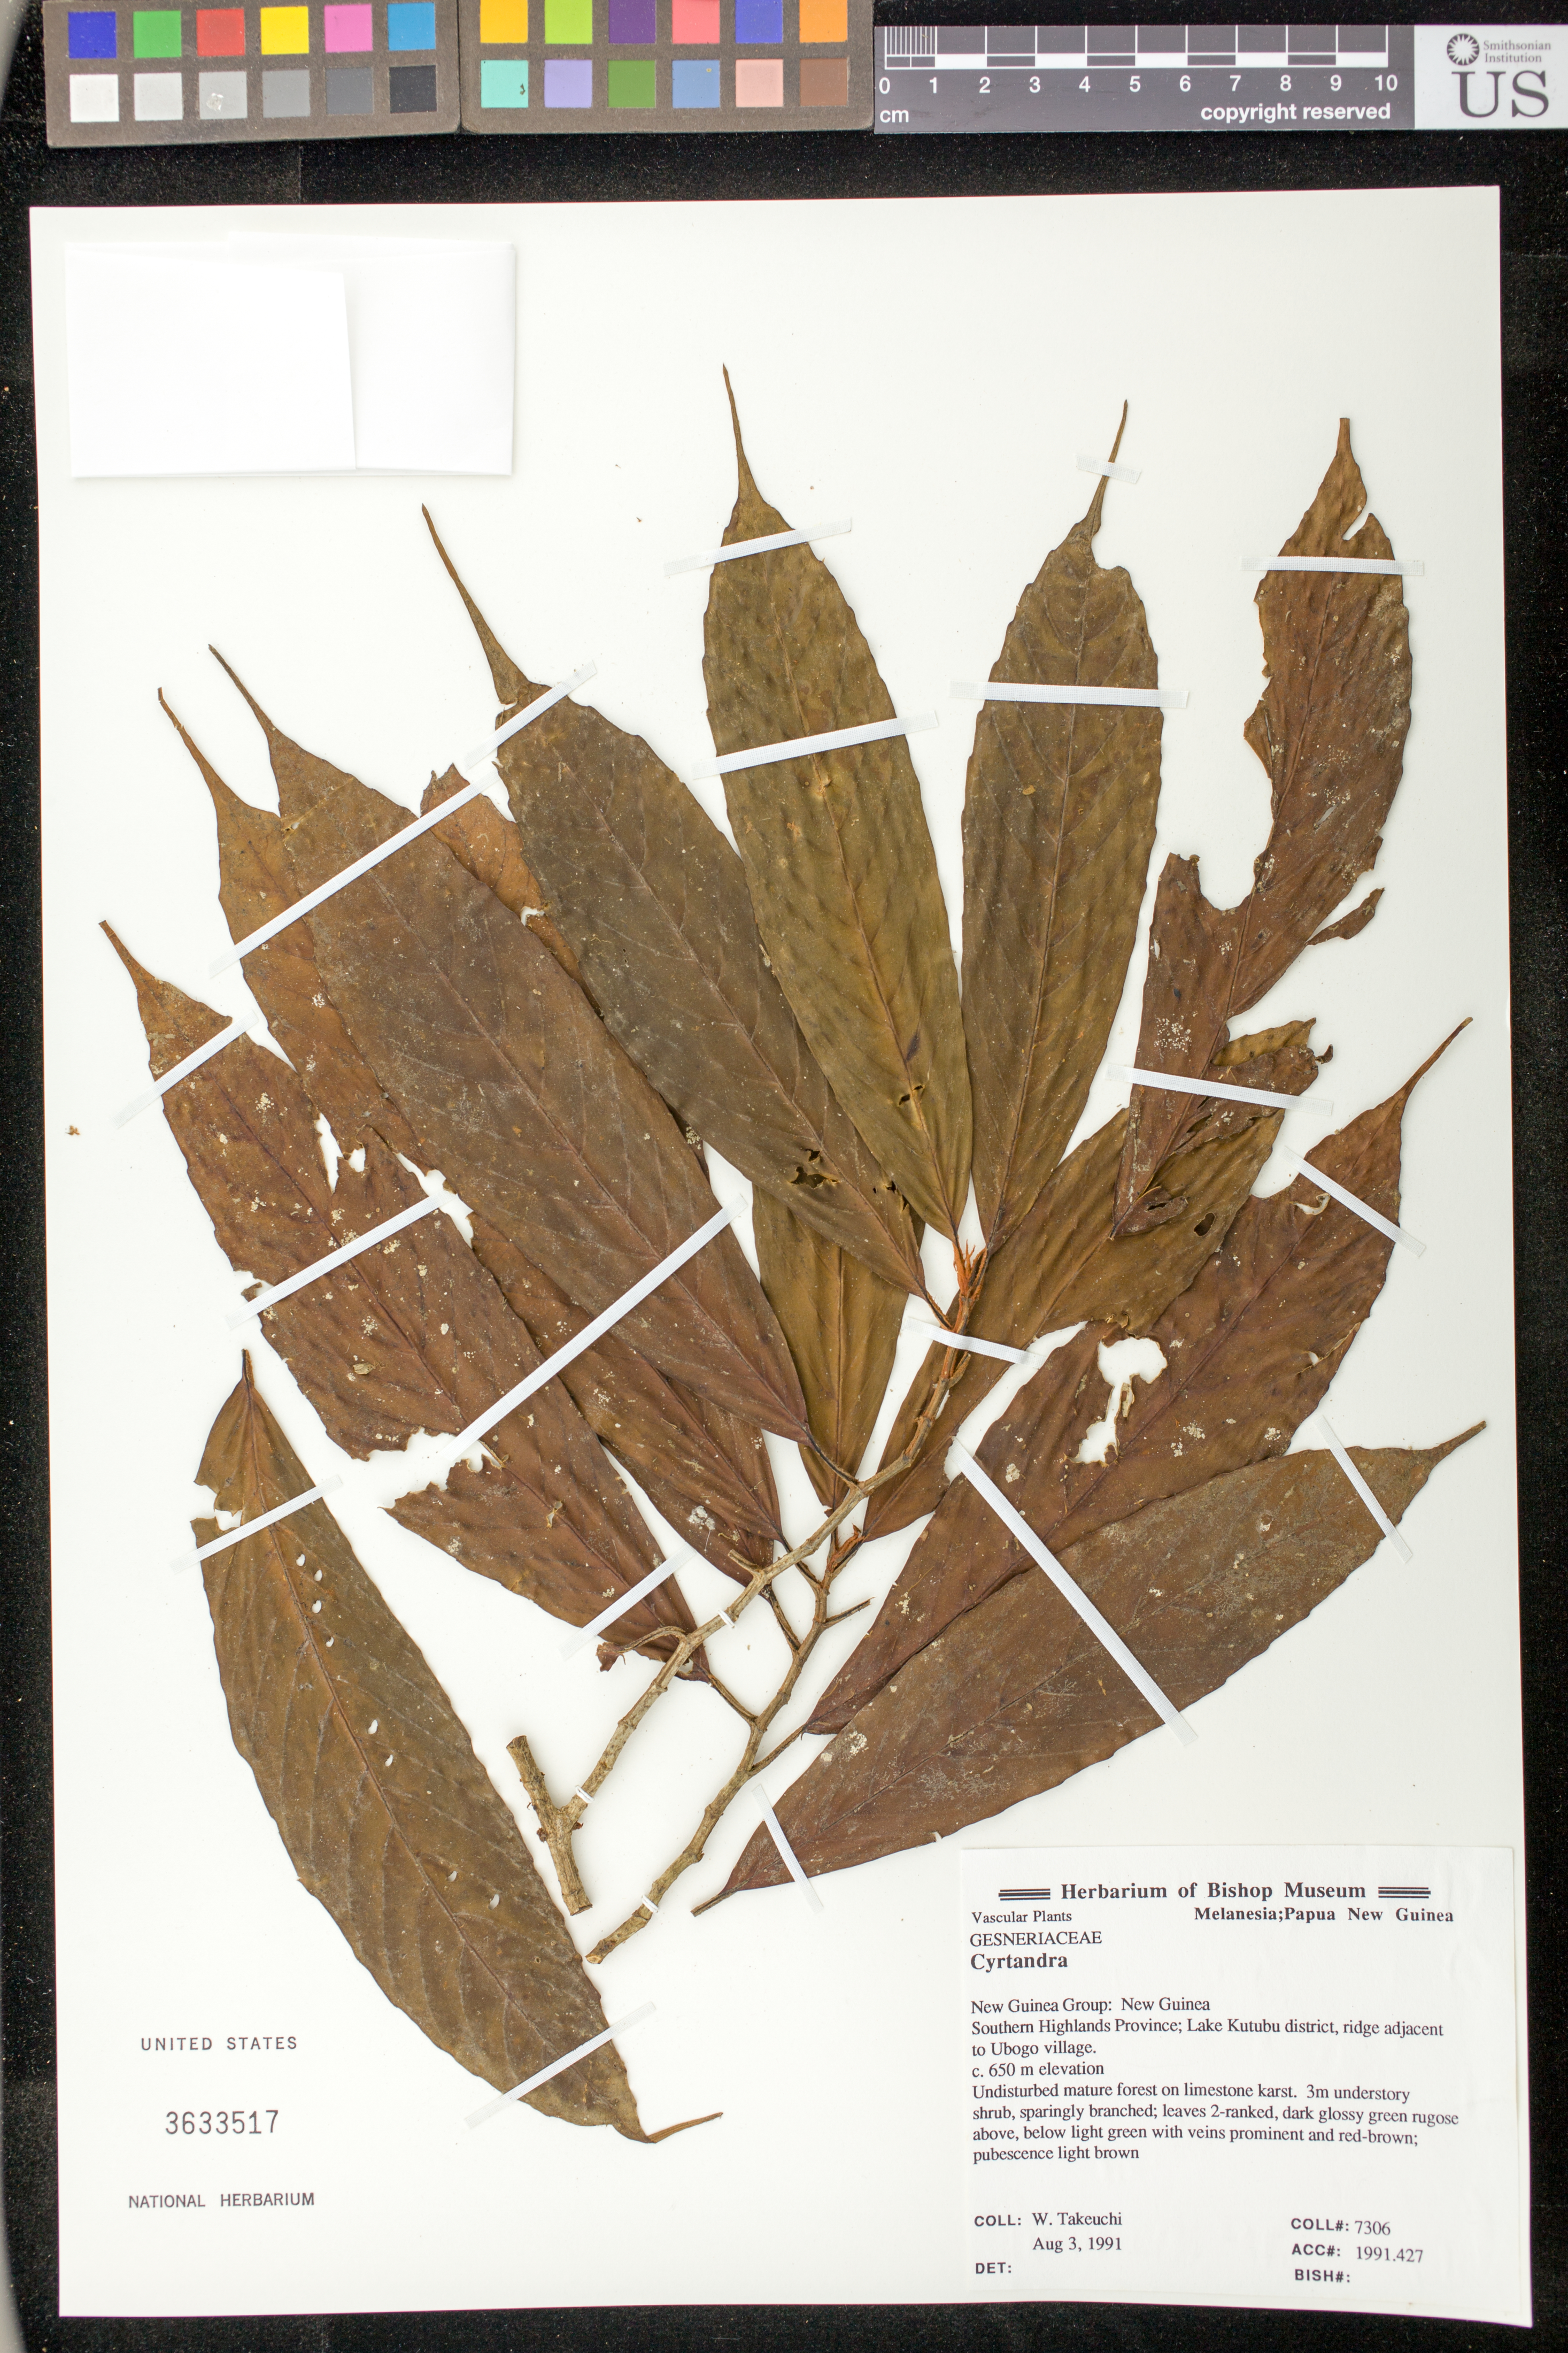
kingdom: Plantae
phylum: Tracheophyta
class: Magnoliopsida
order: Lamiales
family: Gesneriaceae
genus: Cyrtandra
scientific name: Cyrtandra sp.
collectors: W. N. Takeuchi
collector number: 7309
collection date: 1991-08-03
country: Papua New Guinea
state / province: Southern Highlands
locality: Lake Kutubu district, ridge adjacent to Ubogo village.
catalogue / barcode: US 3633517